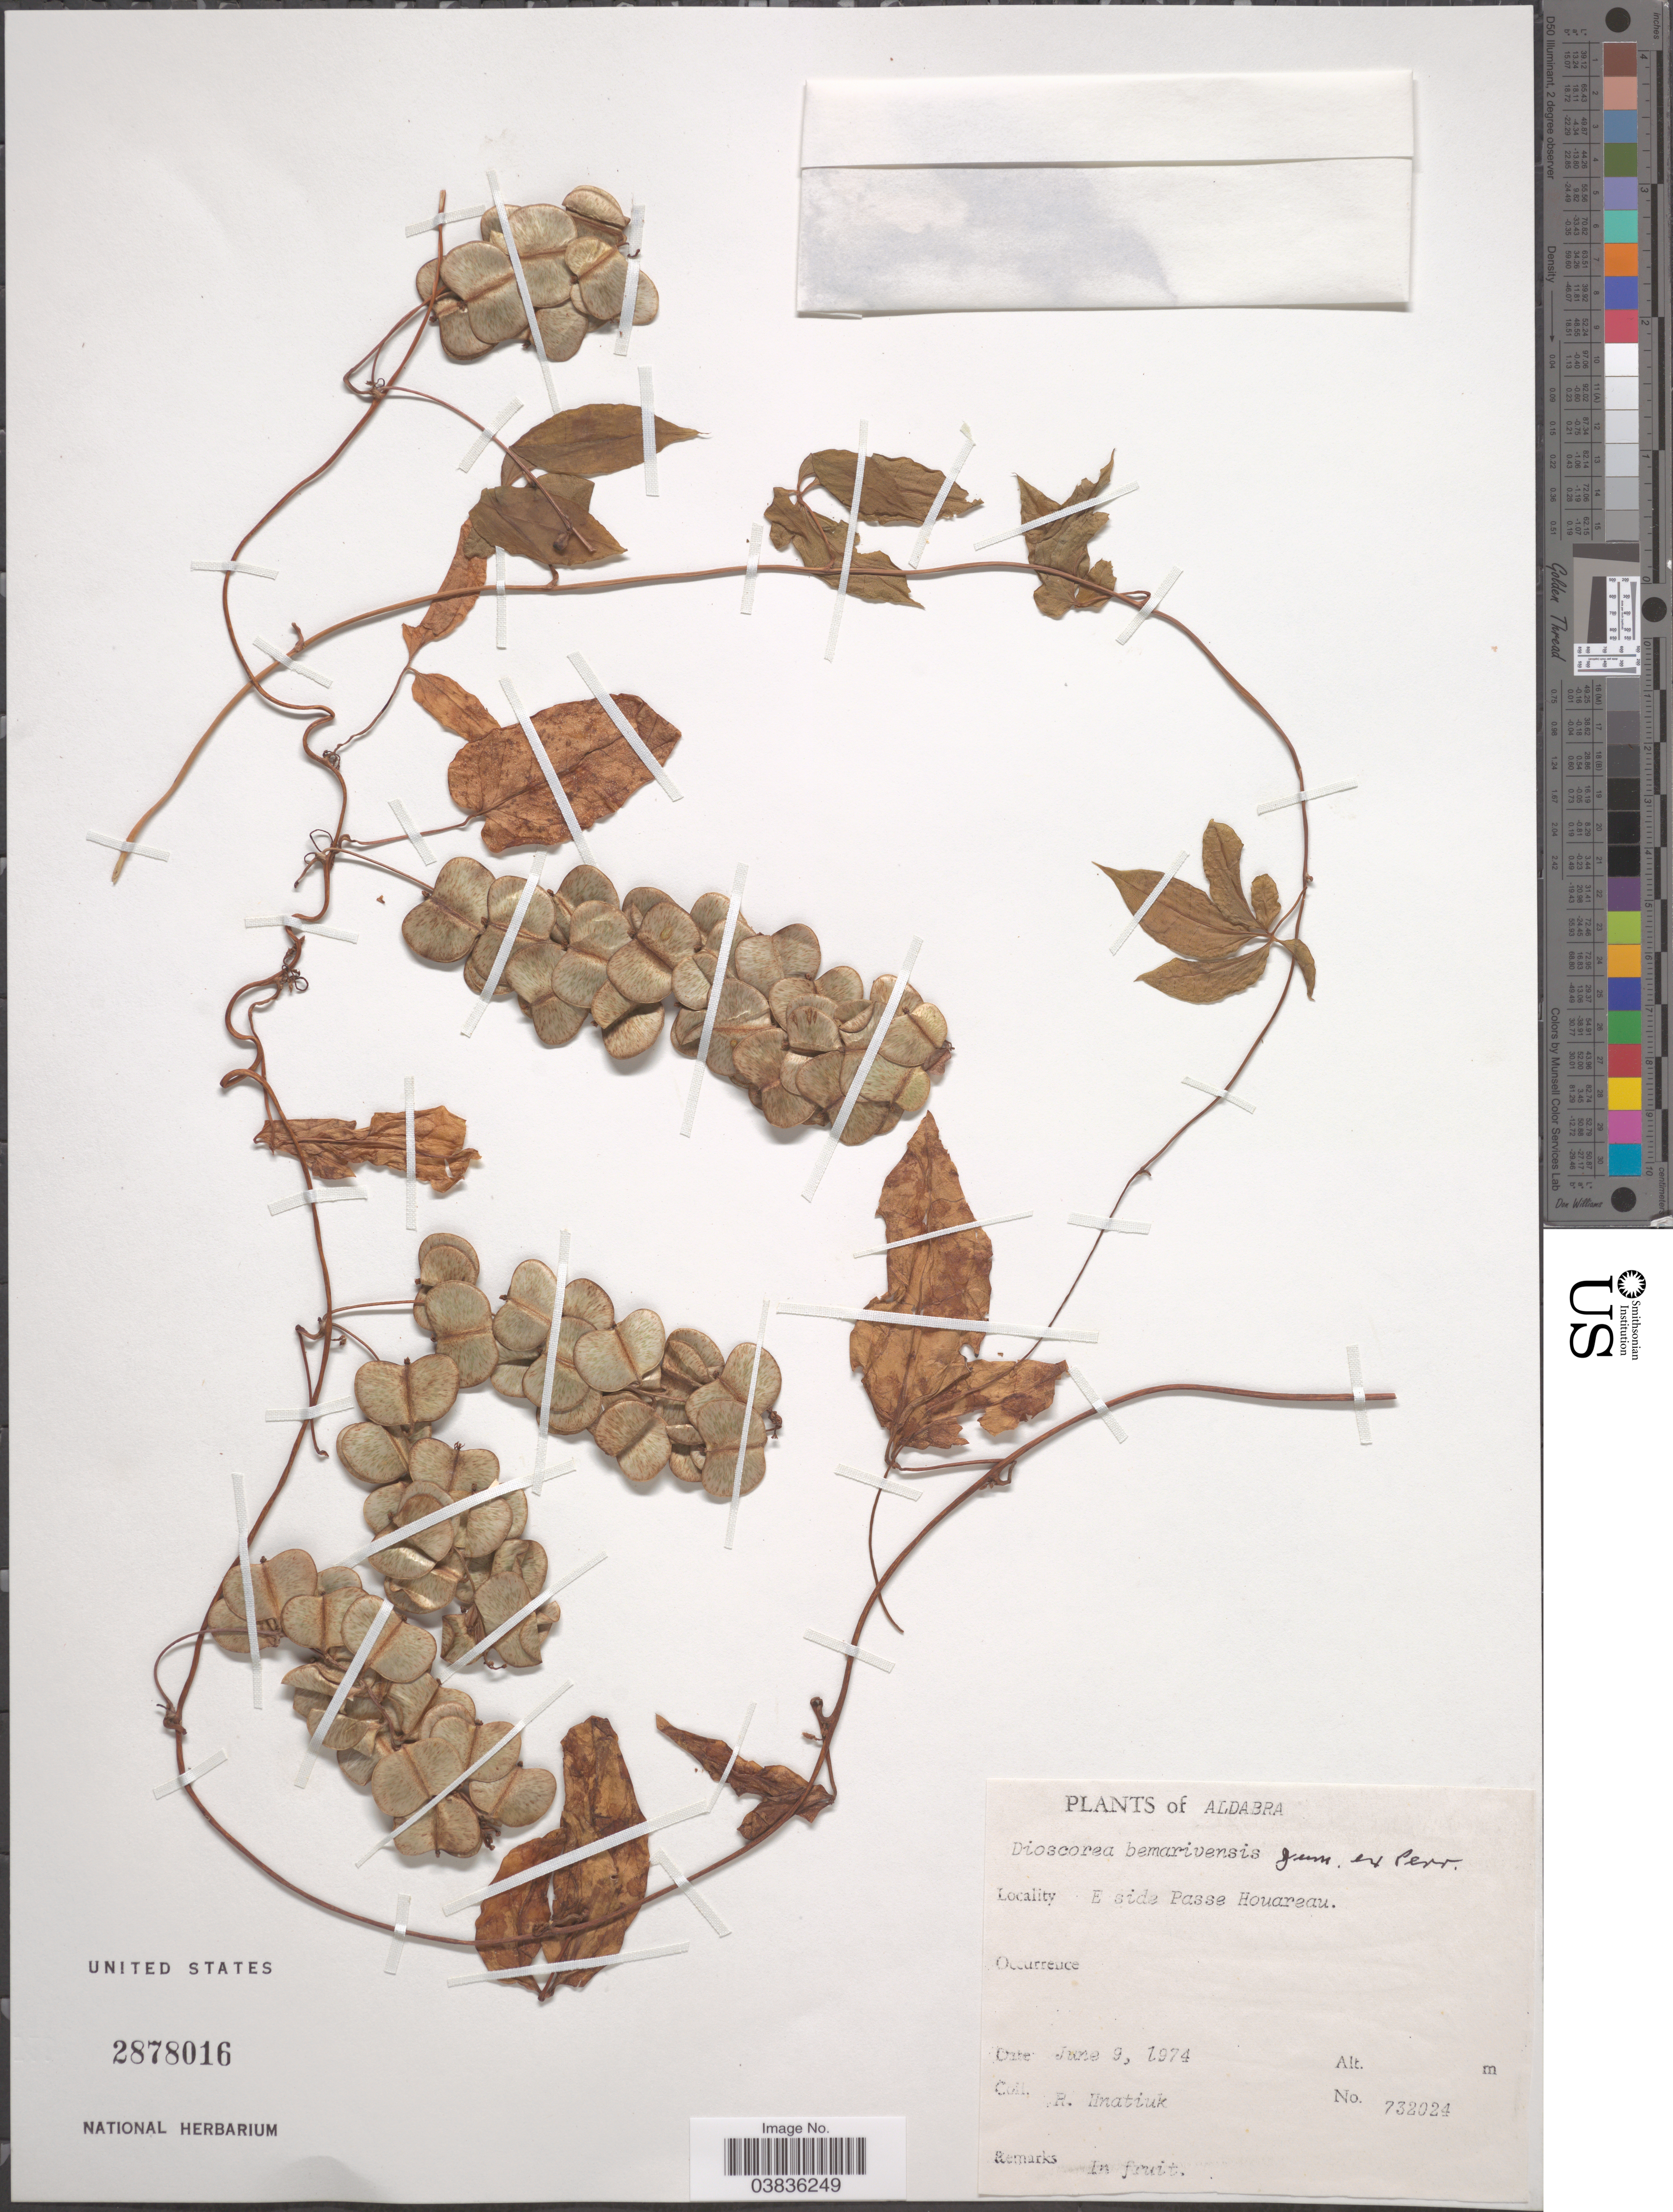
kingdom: Plantae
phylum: Tracheophyta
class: Liliopsida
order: Dioscoreales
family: Dioscoreaceae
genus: Dioscorea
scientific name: Dioscorea bemarivensis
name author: Jum. & H. Perrier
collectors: R. Hnatiuk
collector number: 732024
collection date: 1974-06-09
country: Seychelles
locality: Aldabra. E side Passe Houareau.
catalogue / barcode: US 2878016